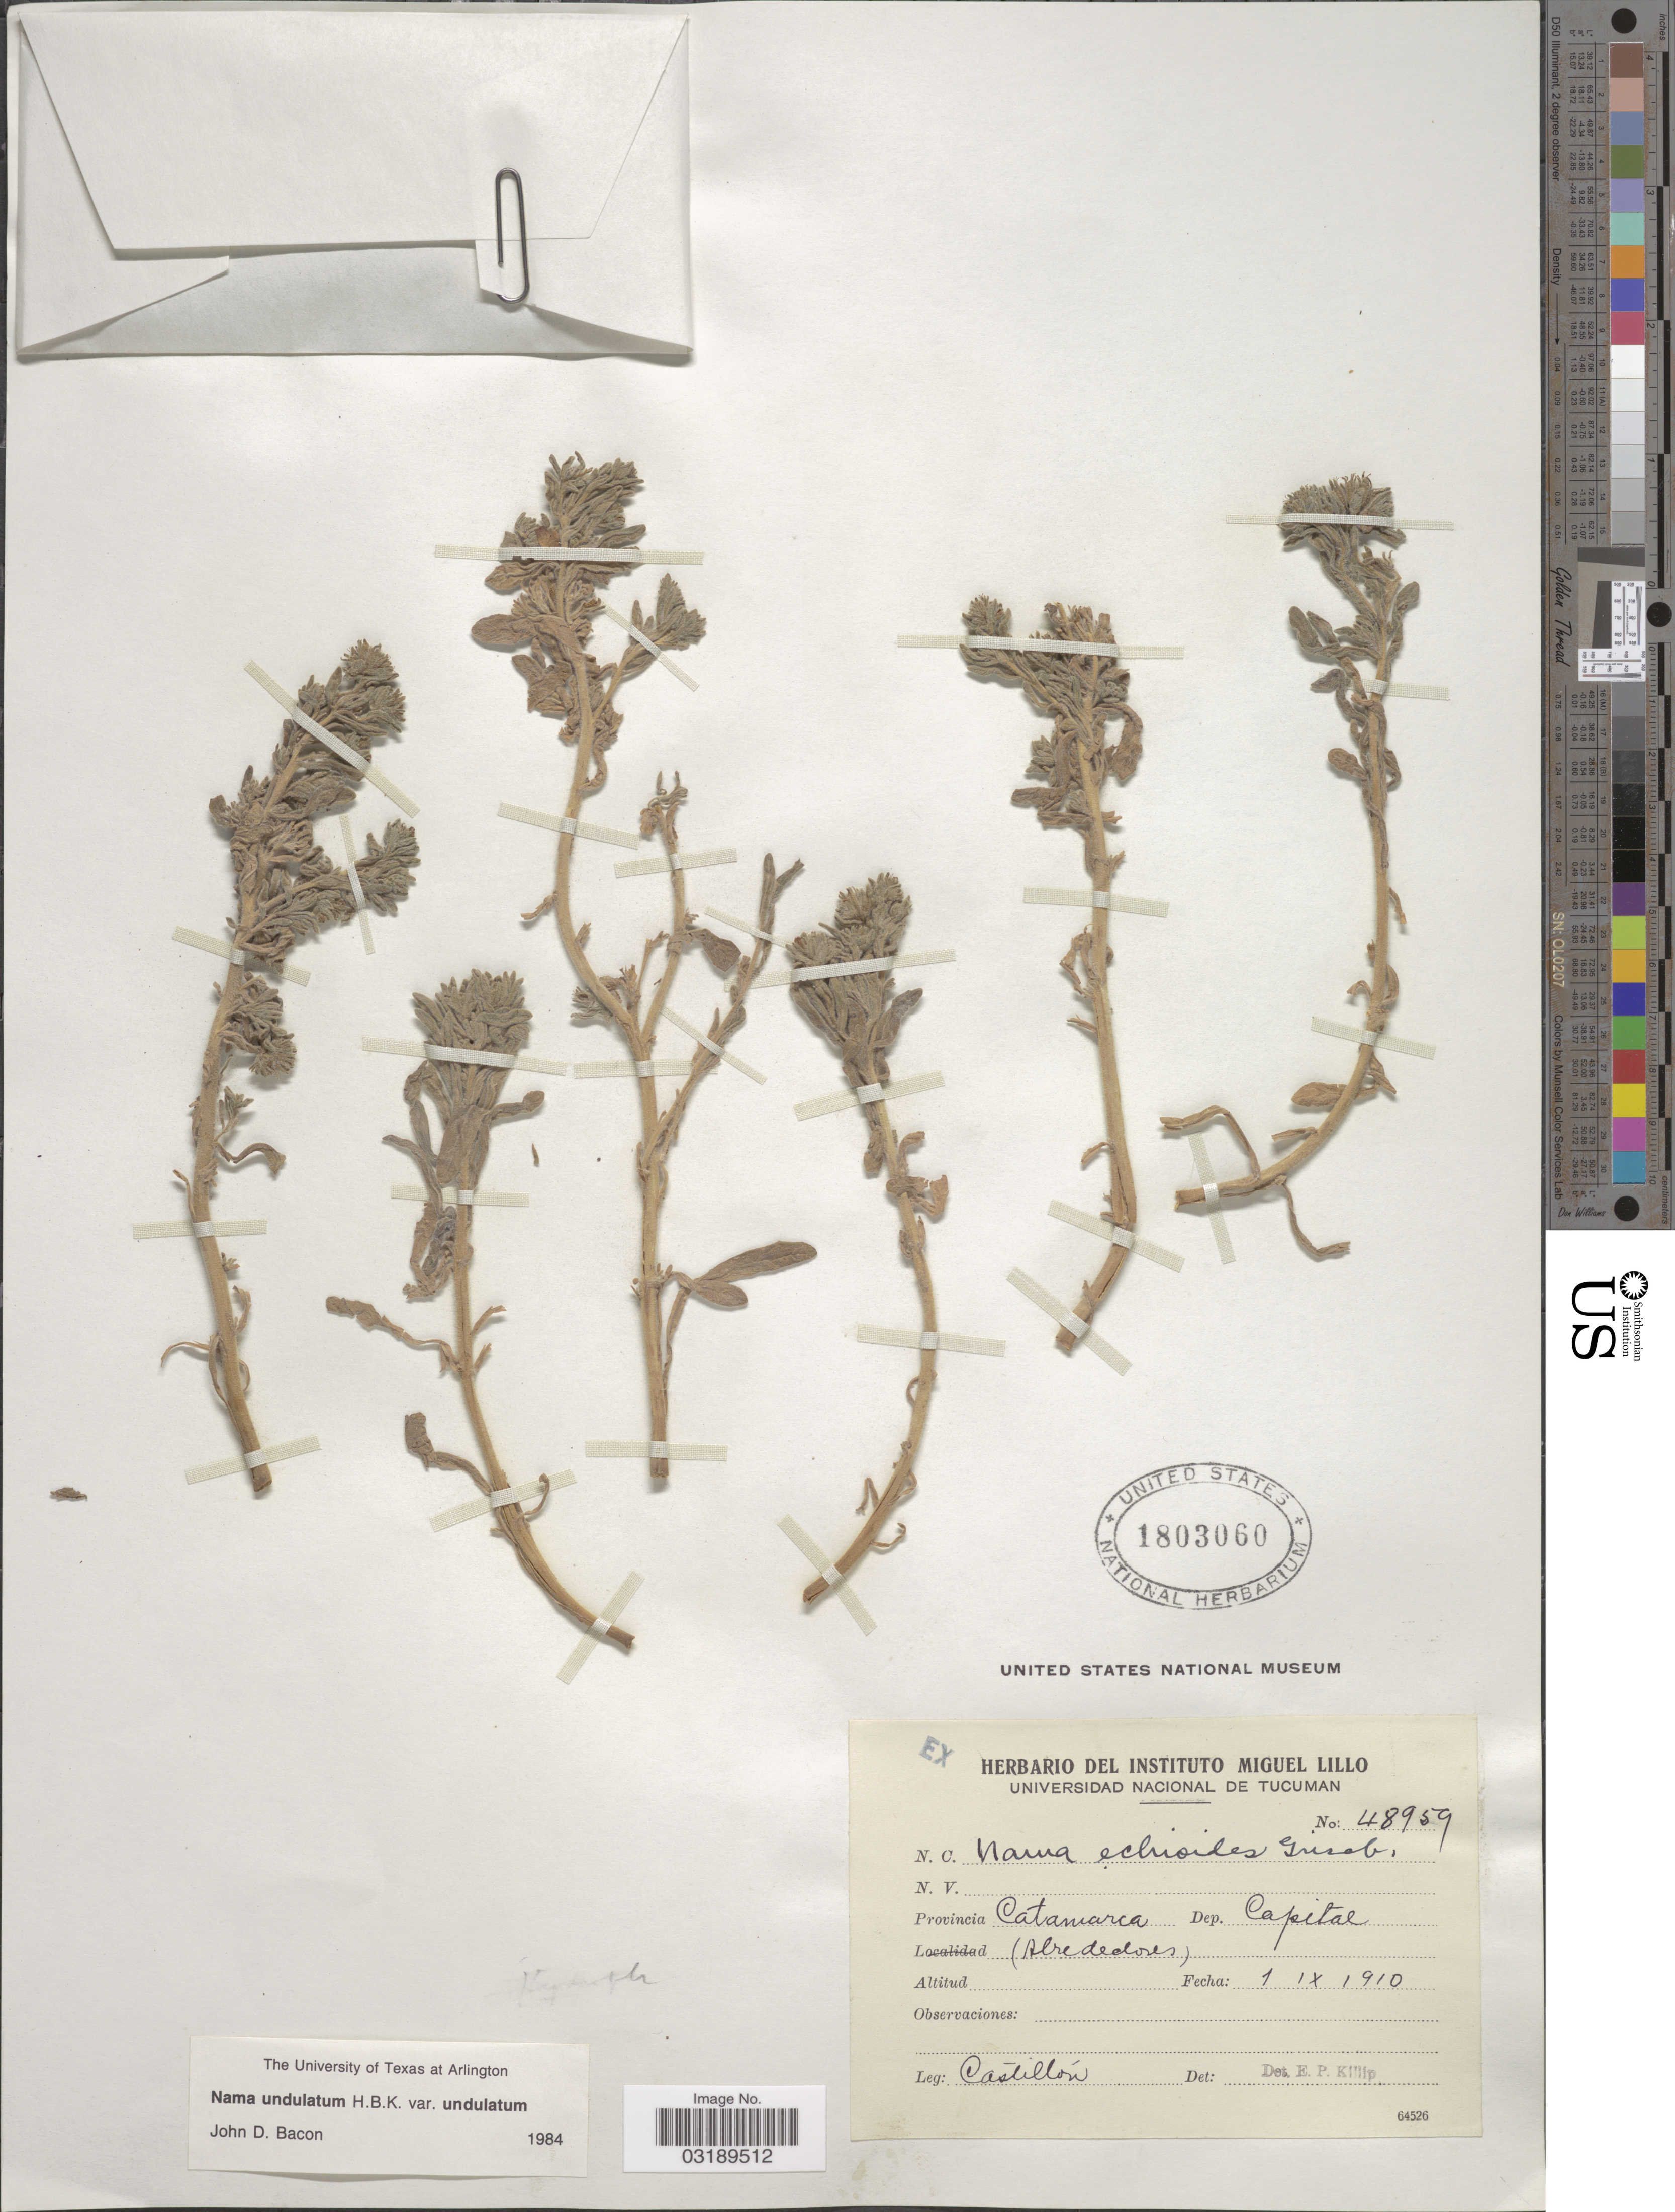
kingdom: Plantae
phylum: Tracheophyta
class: Magnoliopsida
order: Boraginales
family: Namaceae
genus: Nama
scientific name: Nama undulatum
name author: Kunth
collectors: Castillon, --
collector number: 48959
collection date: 1910-09-01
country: Argentina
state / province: Catamarca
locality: Dep. Capital. (Alrededores).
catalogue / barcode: US 1803060